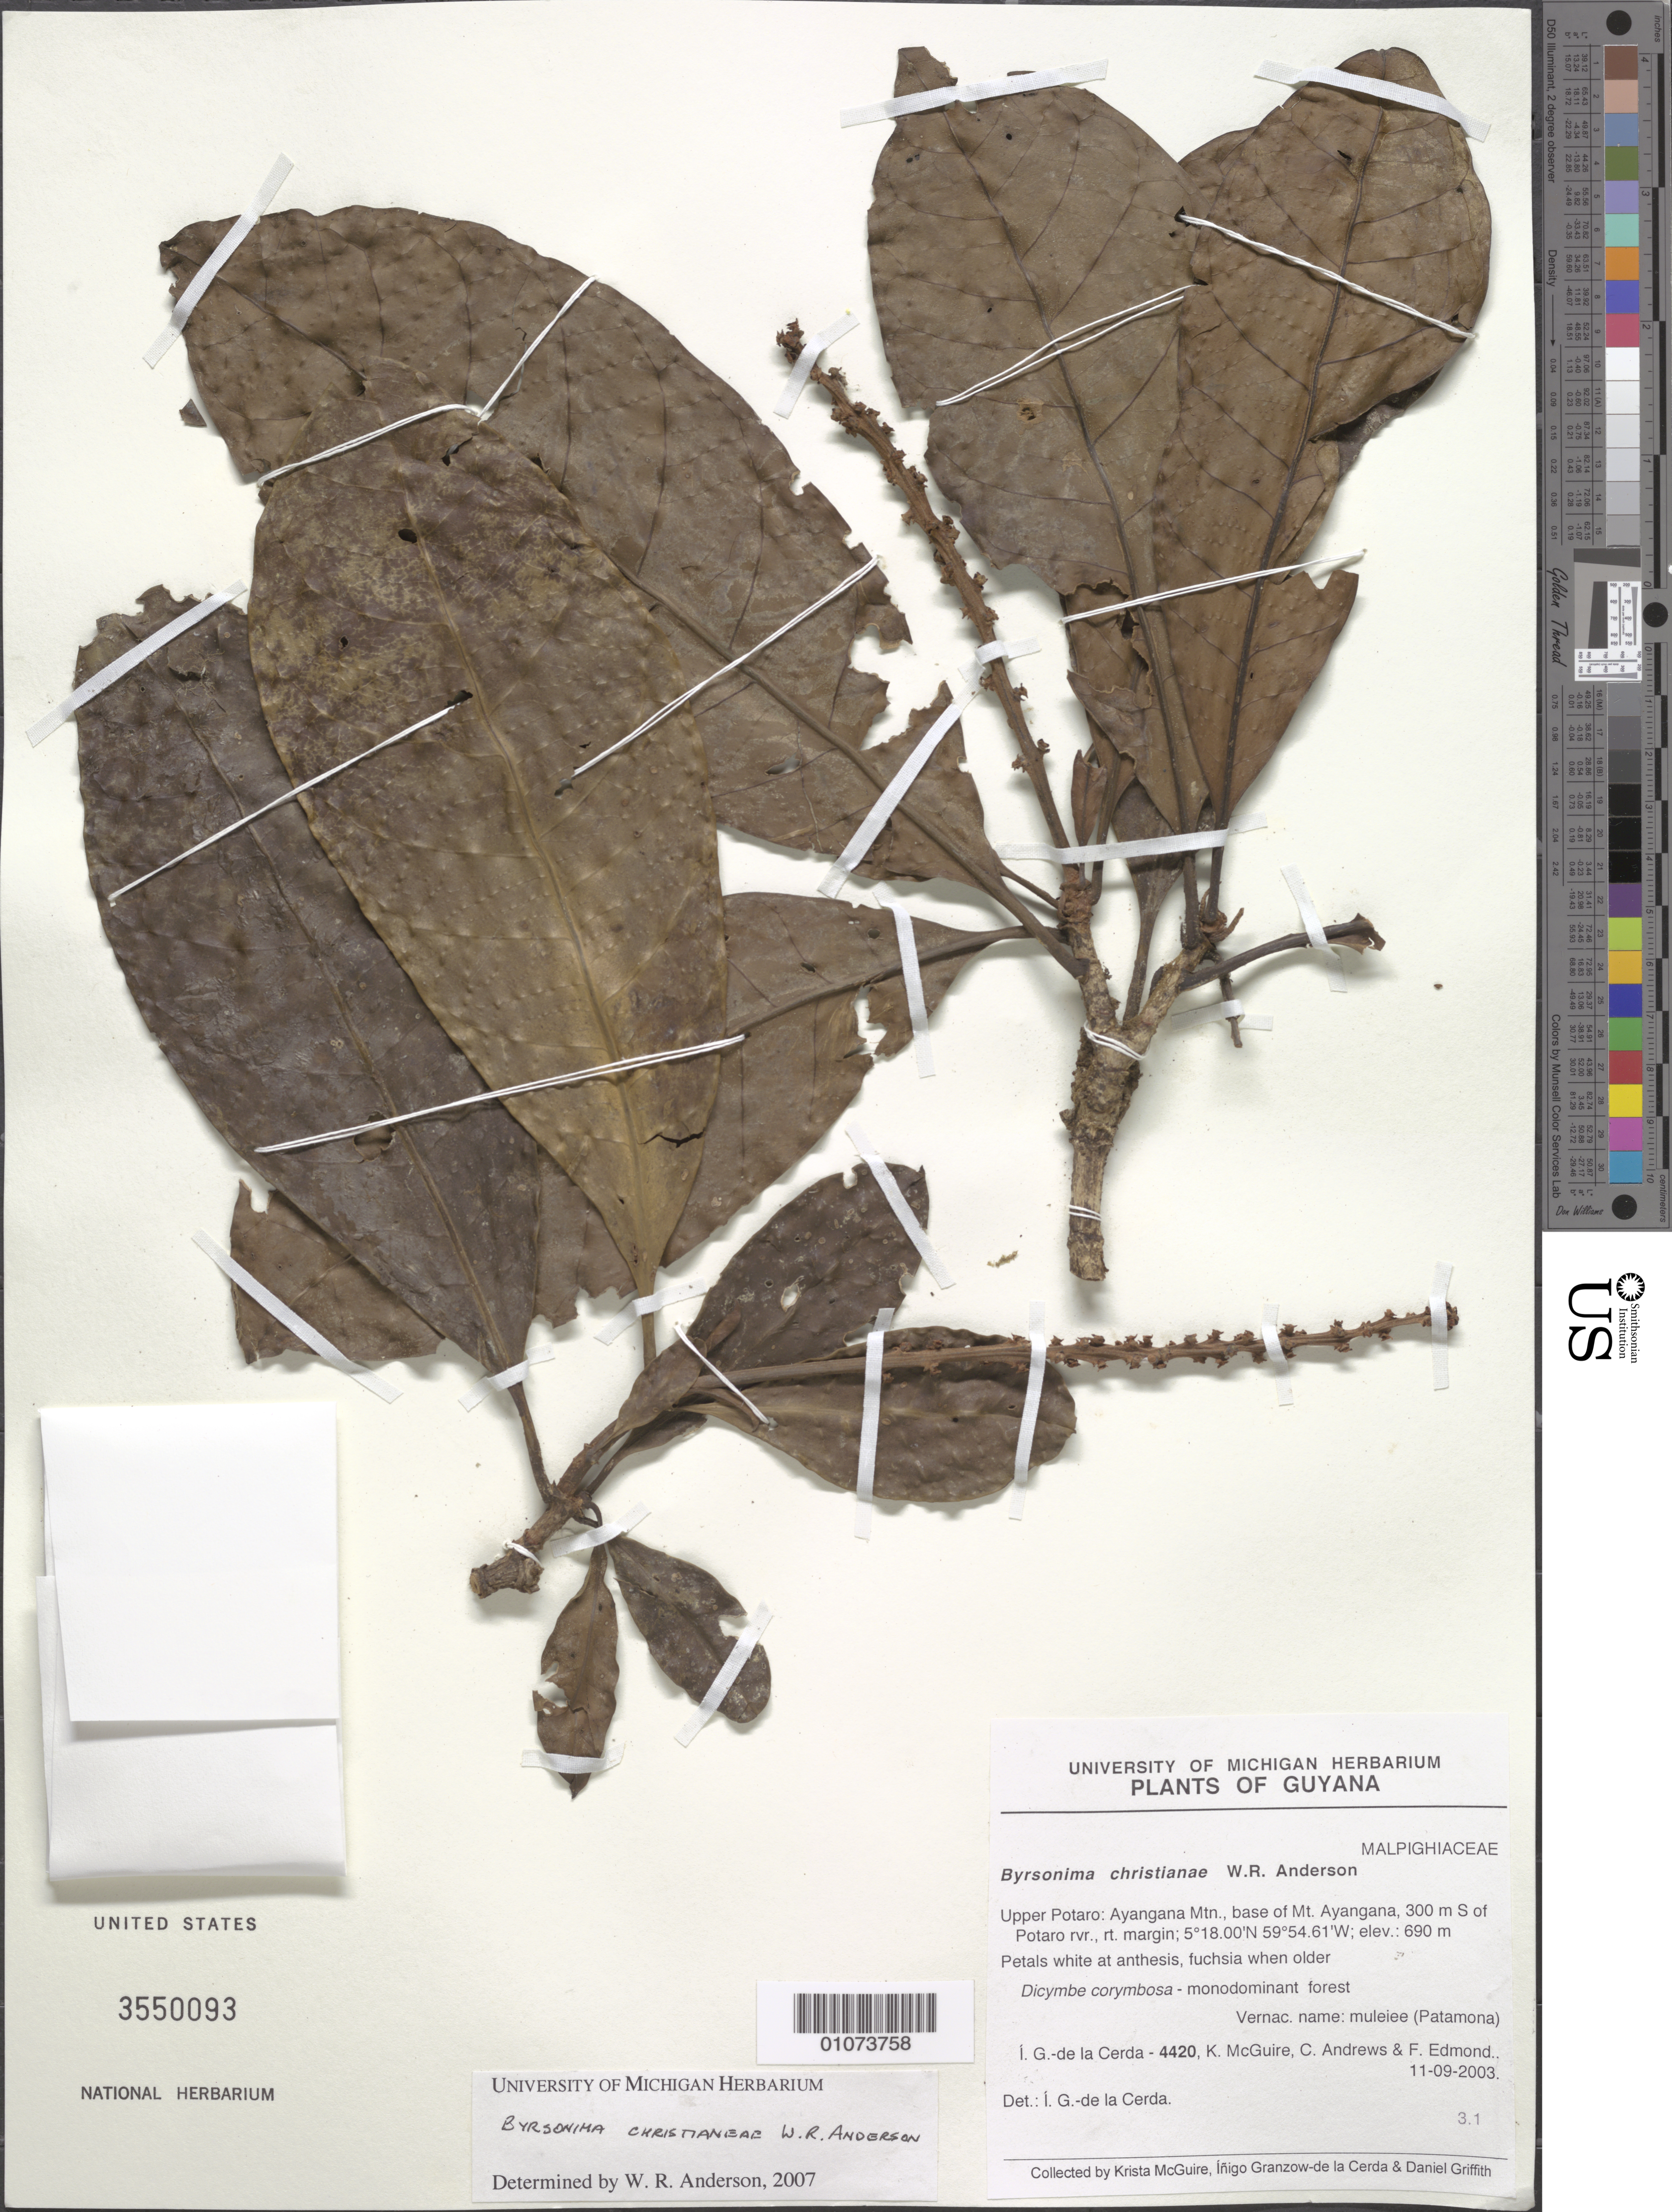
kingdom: Plantae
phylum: Tracheophyta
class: Magnoliopsida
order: Malpighiales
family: Malpighiaceae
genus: Byrsonima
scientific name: Byrsonima christianeae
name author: W.R. Anderson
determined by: Anderson, W. R., (MICH), University of Michigan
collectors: I. de la Cerda, K. McGuire, C. Andrews & F. Edmond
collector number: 4420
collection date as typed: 11-Sep-03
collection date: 2003-09-11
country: Guyana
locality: Upper Potaro: Ayangana Mtn., base of Mt. Ayangana, 300 m S of Potaro rvr, rt margin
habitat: Dicymbe corymbosa - monodominant forest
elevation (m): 690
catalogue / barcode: US 3550093